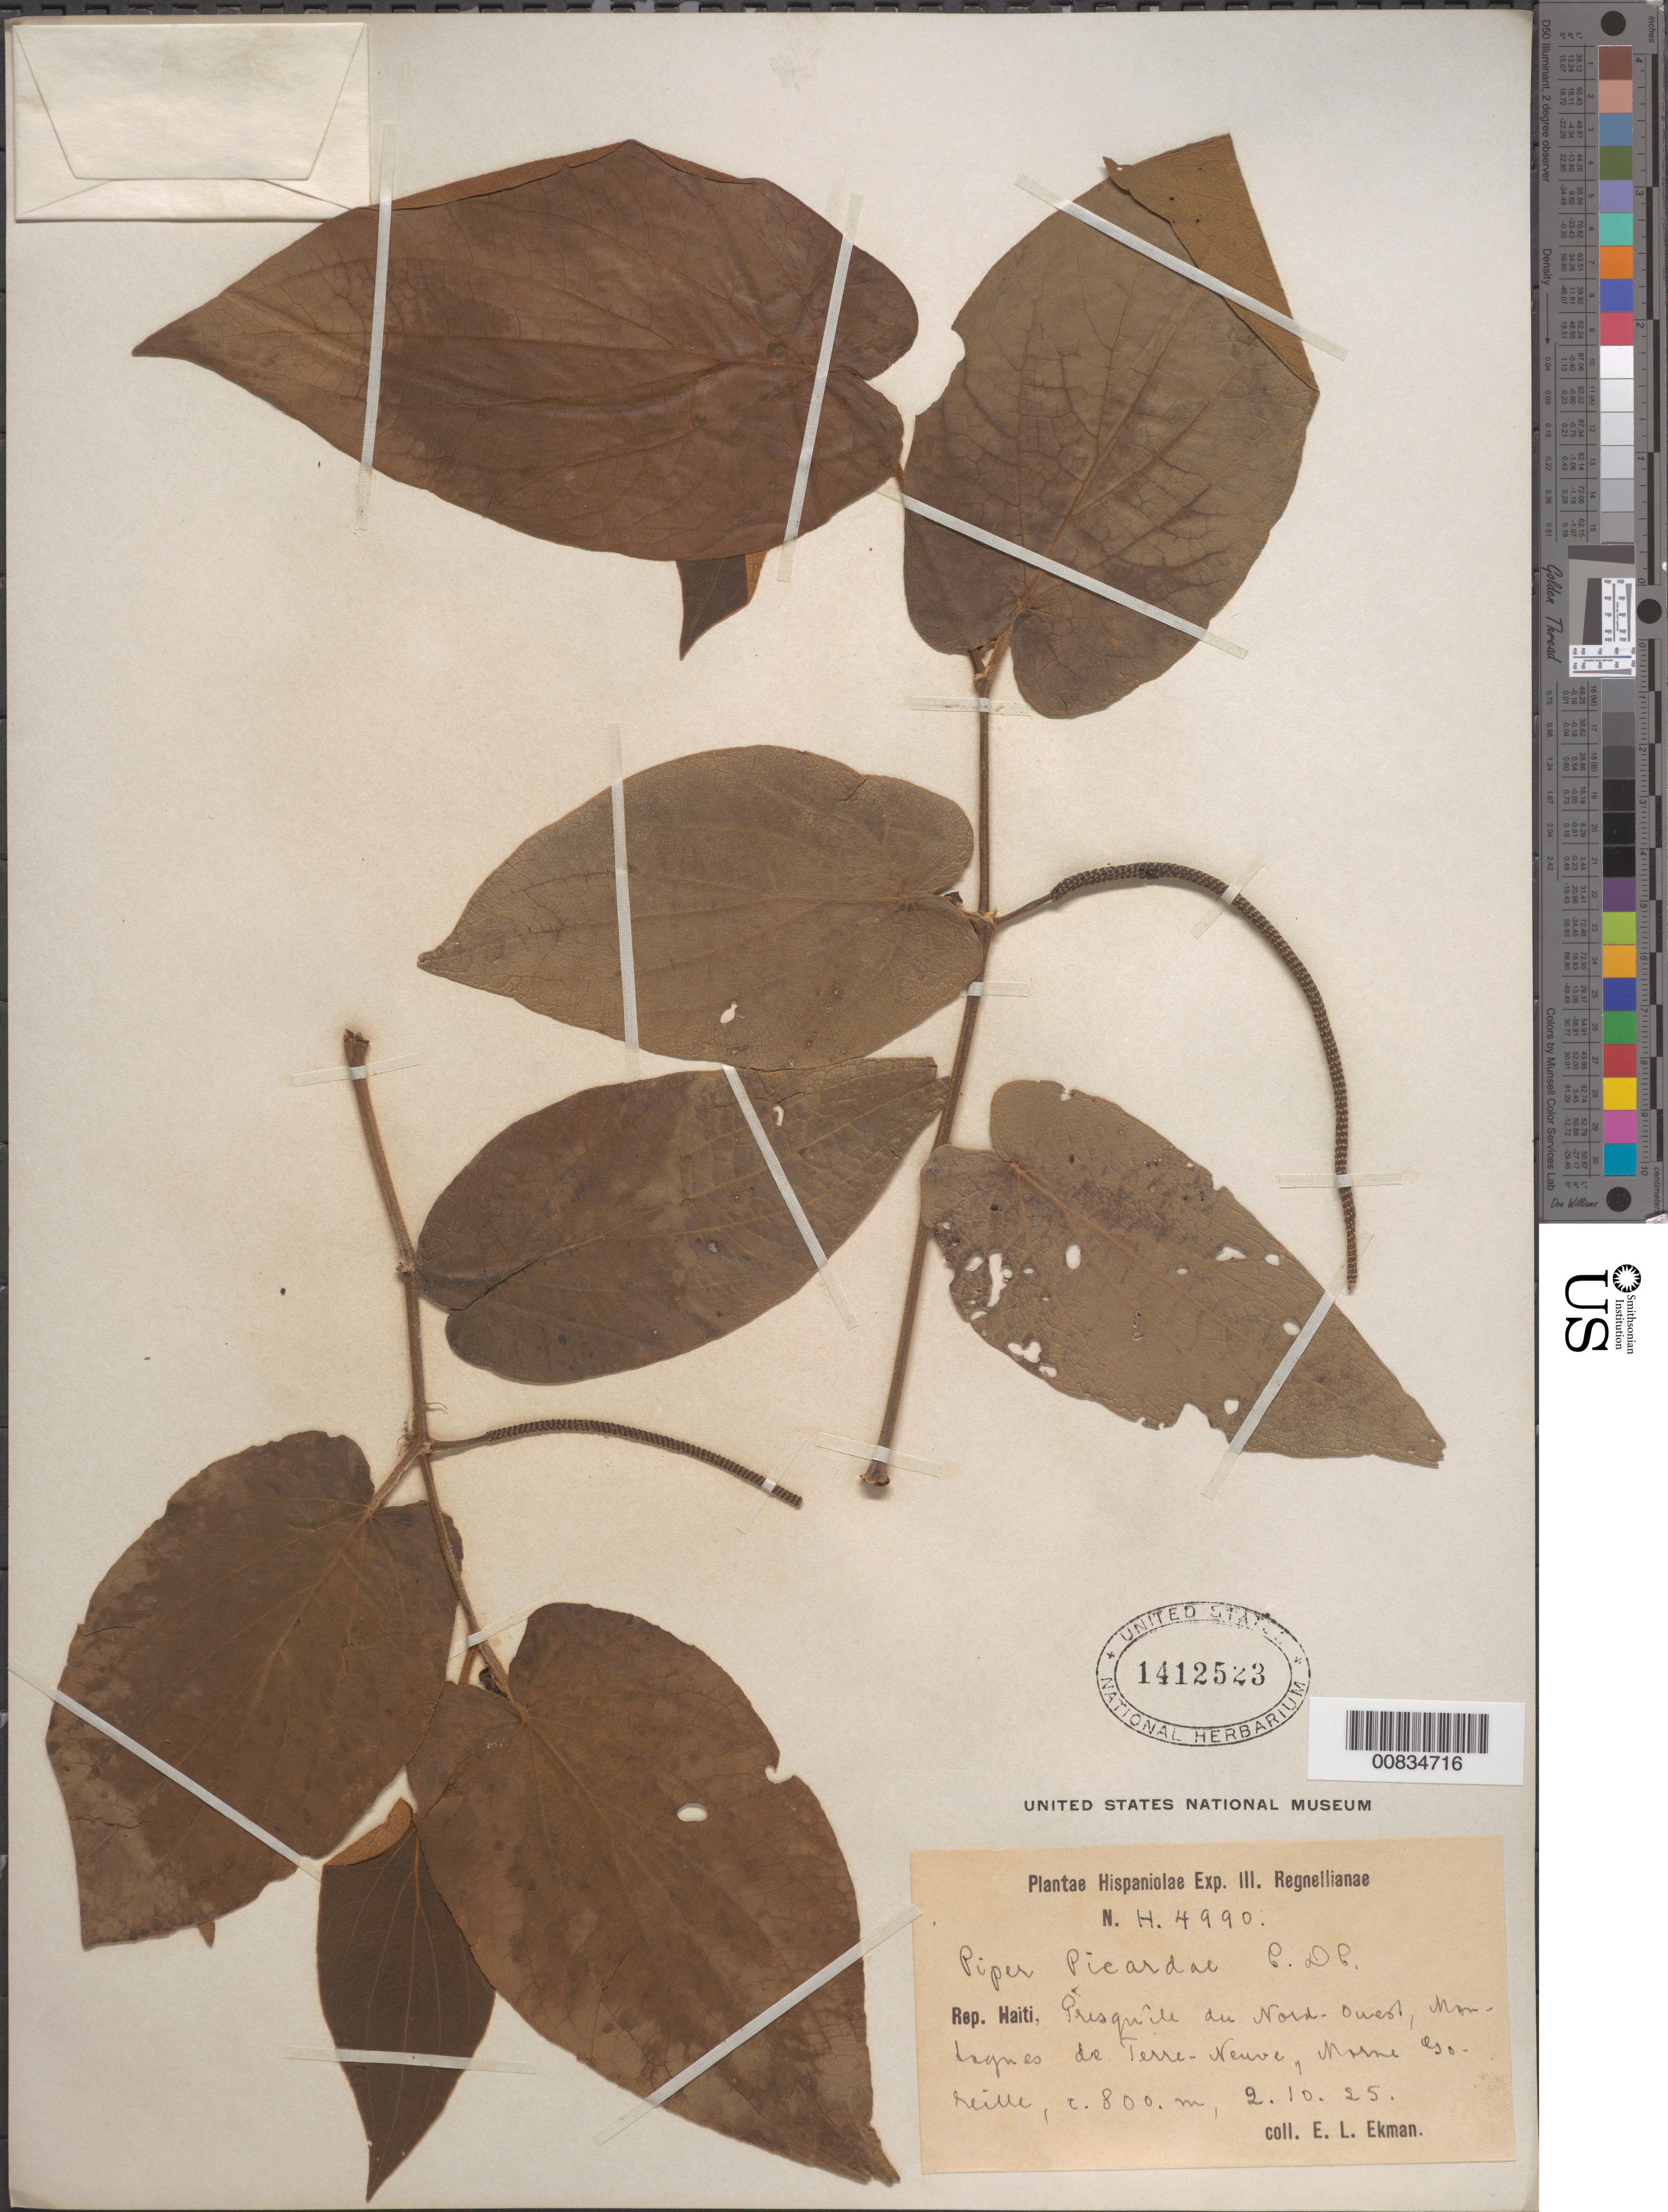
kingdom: Plantae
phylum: Tracheophyta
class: Magnoliopsida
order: Piperales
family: Piperaceae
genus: Piper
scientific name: Piper picardae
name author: C. DC.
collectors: E. L. Ekman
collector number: H 4990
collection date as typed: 02 Oct 1925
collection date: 1925-10-02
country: Haiti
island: Hispaniola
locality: Presqu'île du Nord-Ouest, Montagnes de Terre-Neuve, Morne “Goreille”.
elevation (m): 800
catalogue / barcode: US 1412523